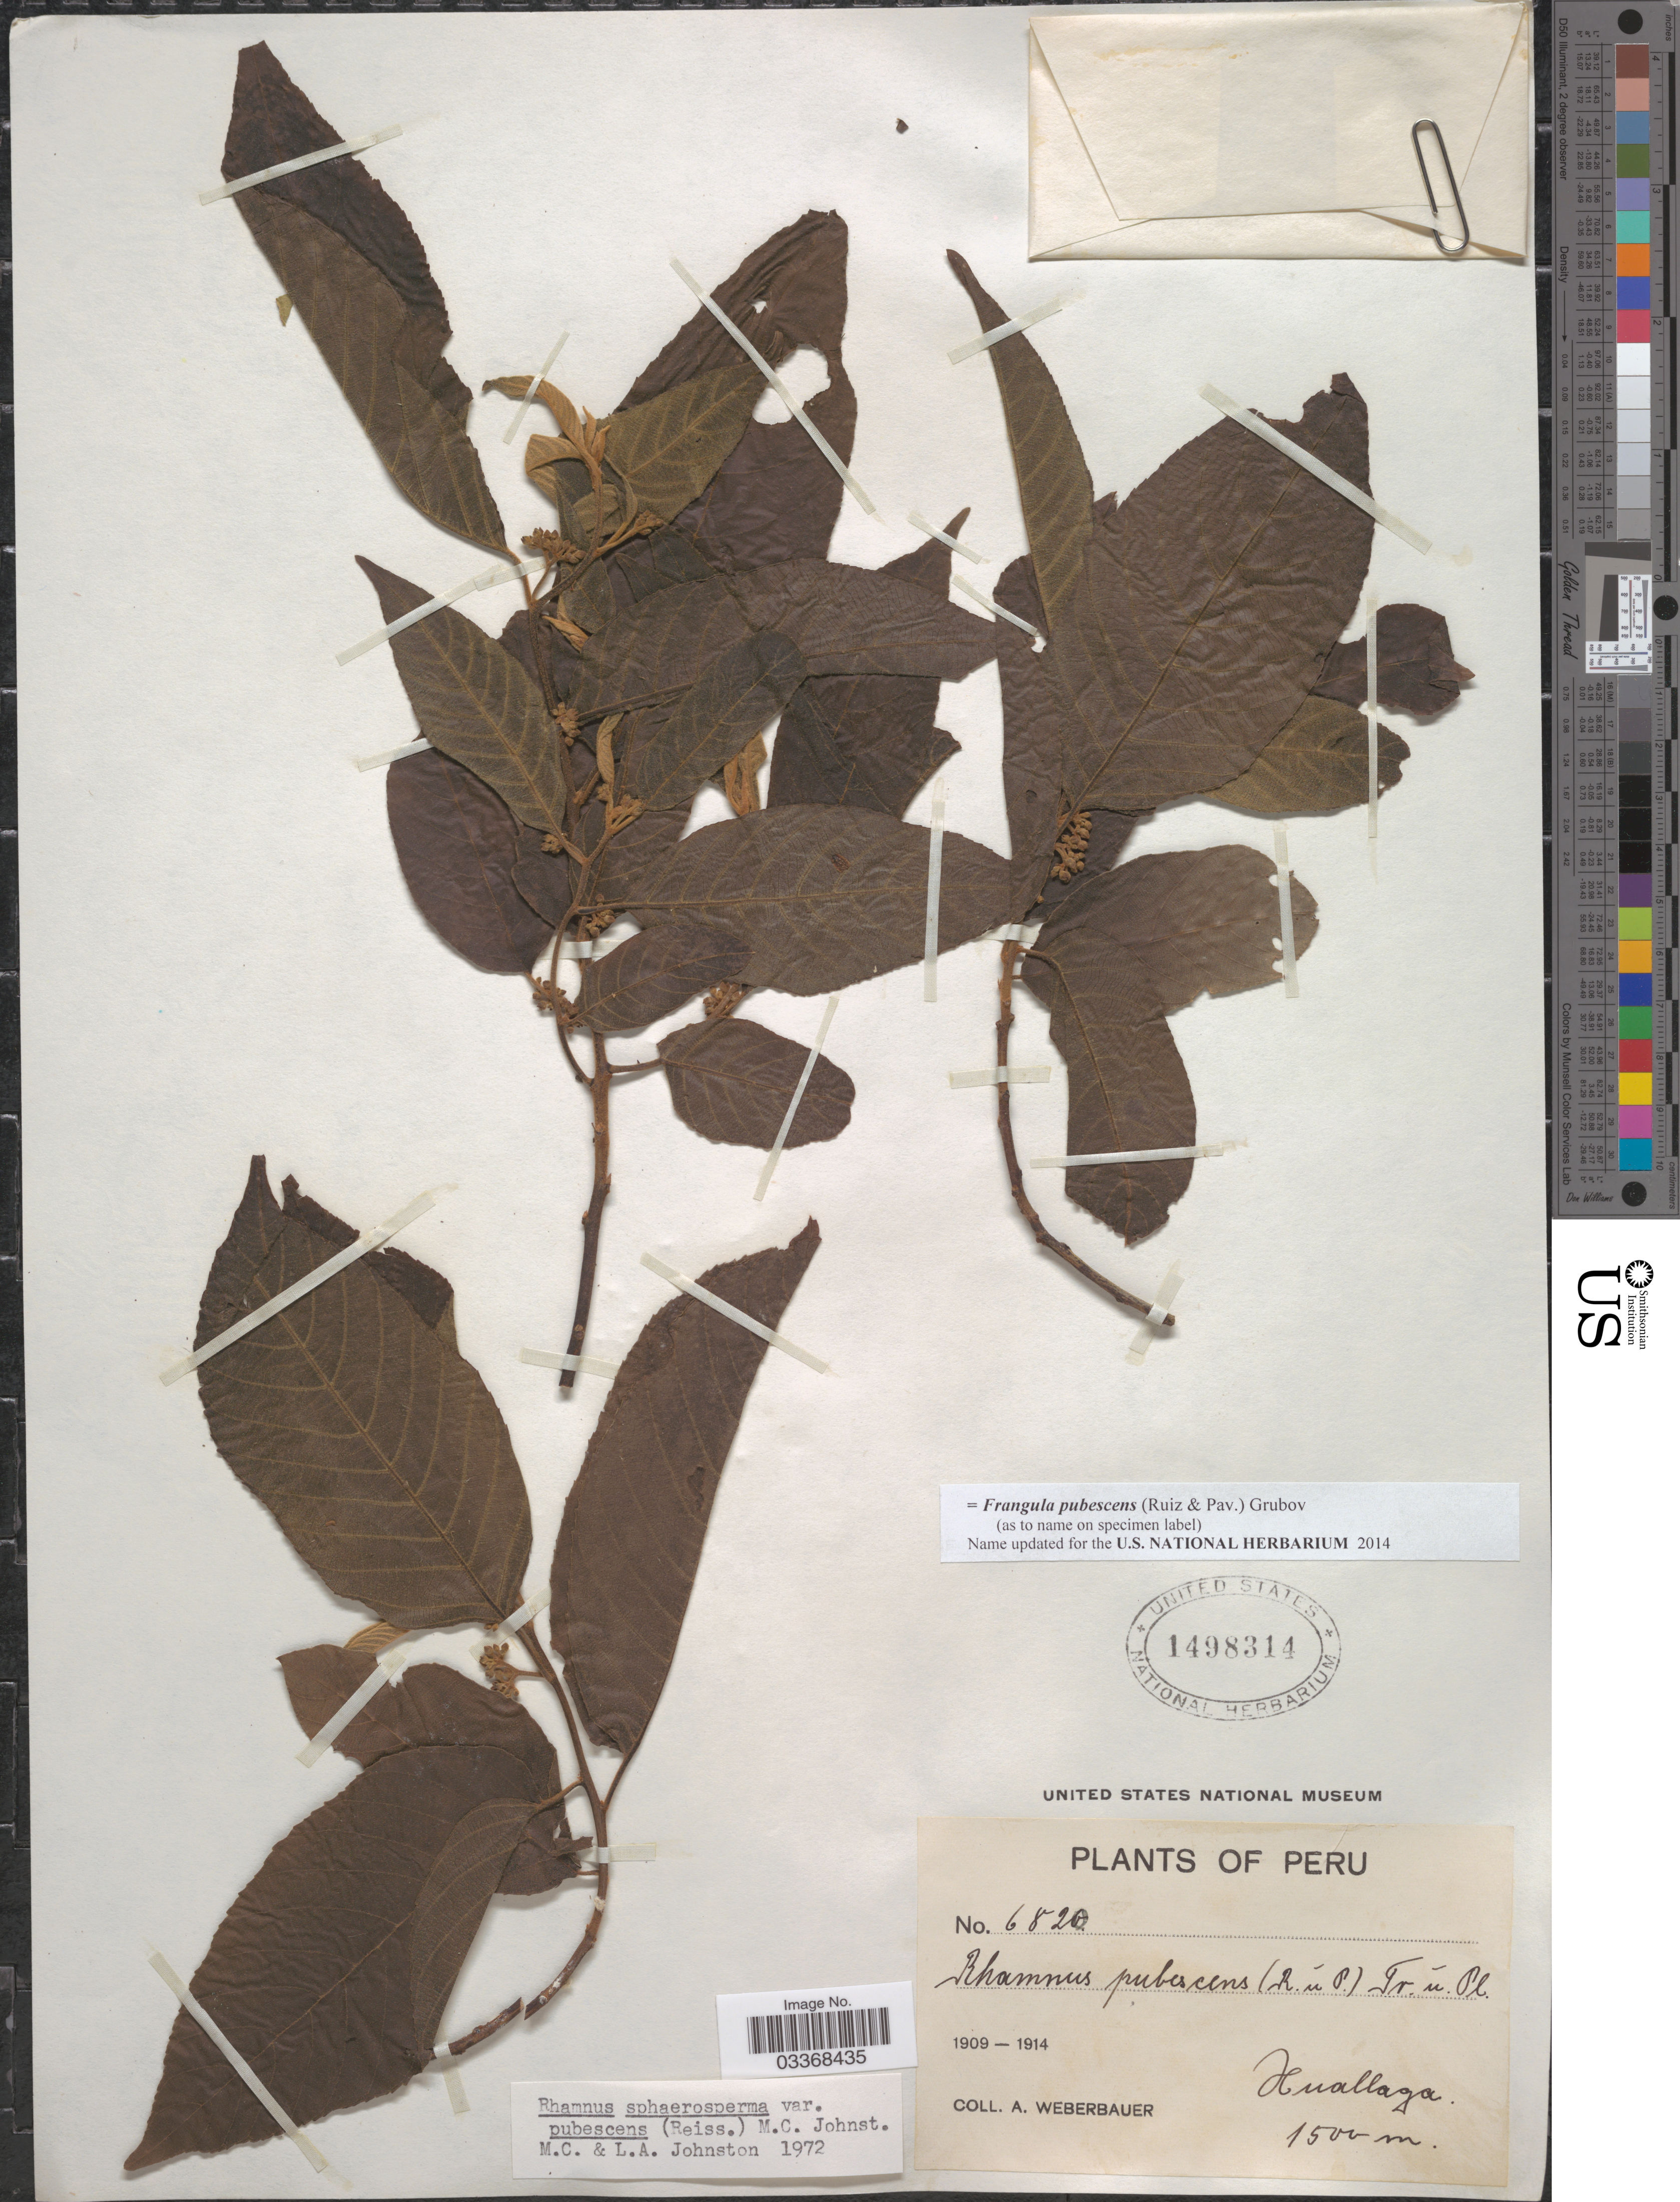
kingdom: Plantae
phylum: Tracheophyta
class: Magnoliopsida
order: Rosales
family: Rhamnaceae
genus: Frangula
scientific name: Frangula pubescens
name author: (Ruiz & Pav.) Grubov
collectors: A. Weberbauer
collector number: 6820*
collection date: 1909/1914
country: Peru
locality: Huallaga.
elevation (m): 1500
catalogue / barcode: US 1498314